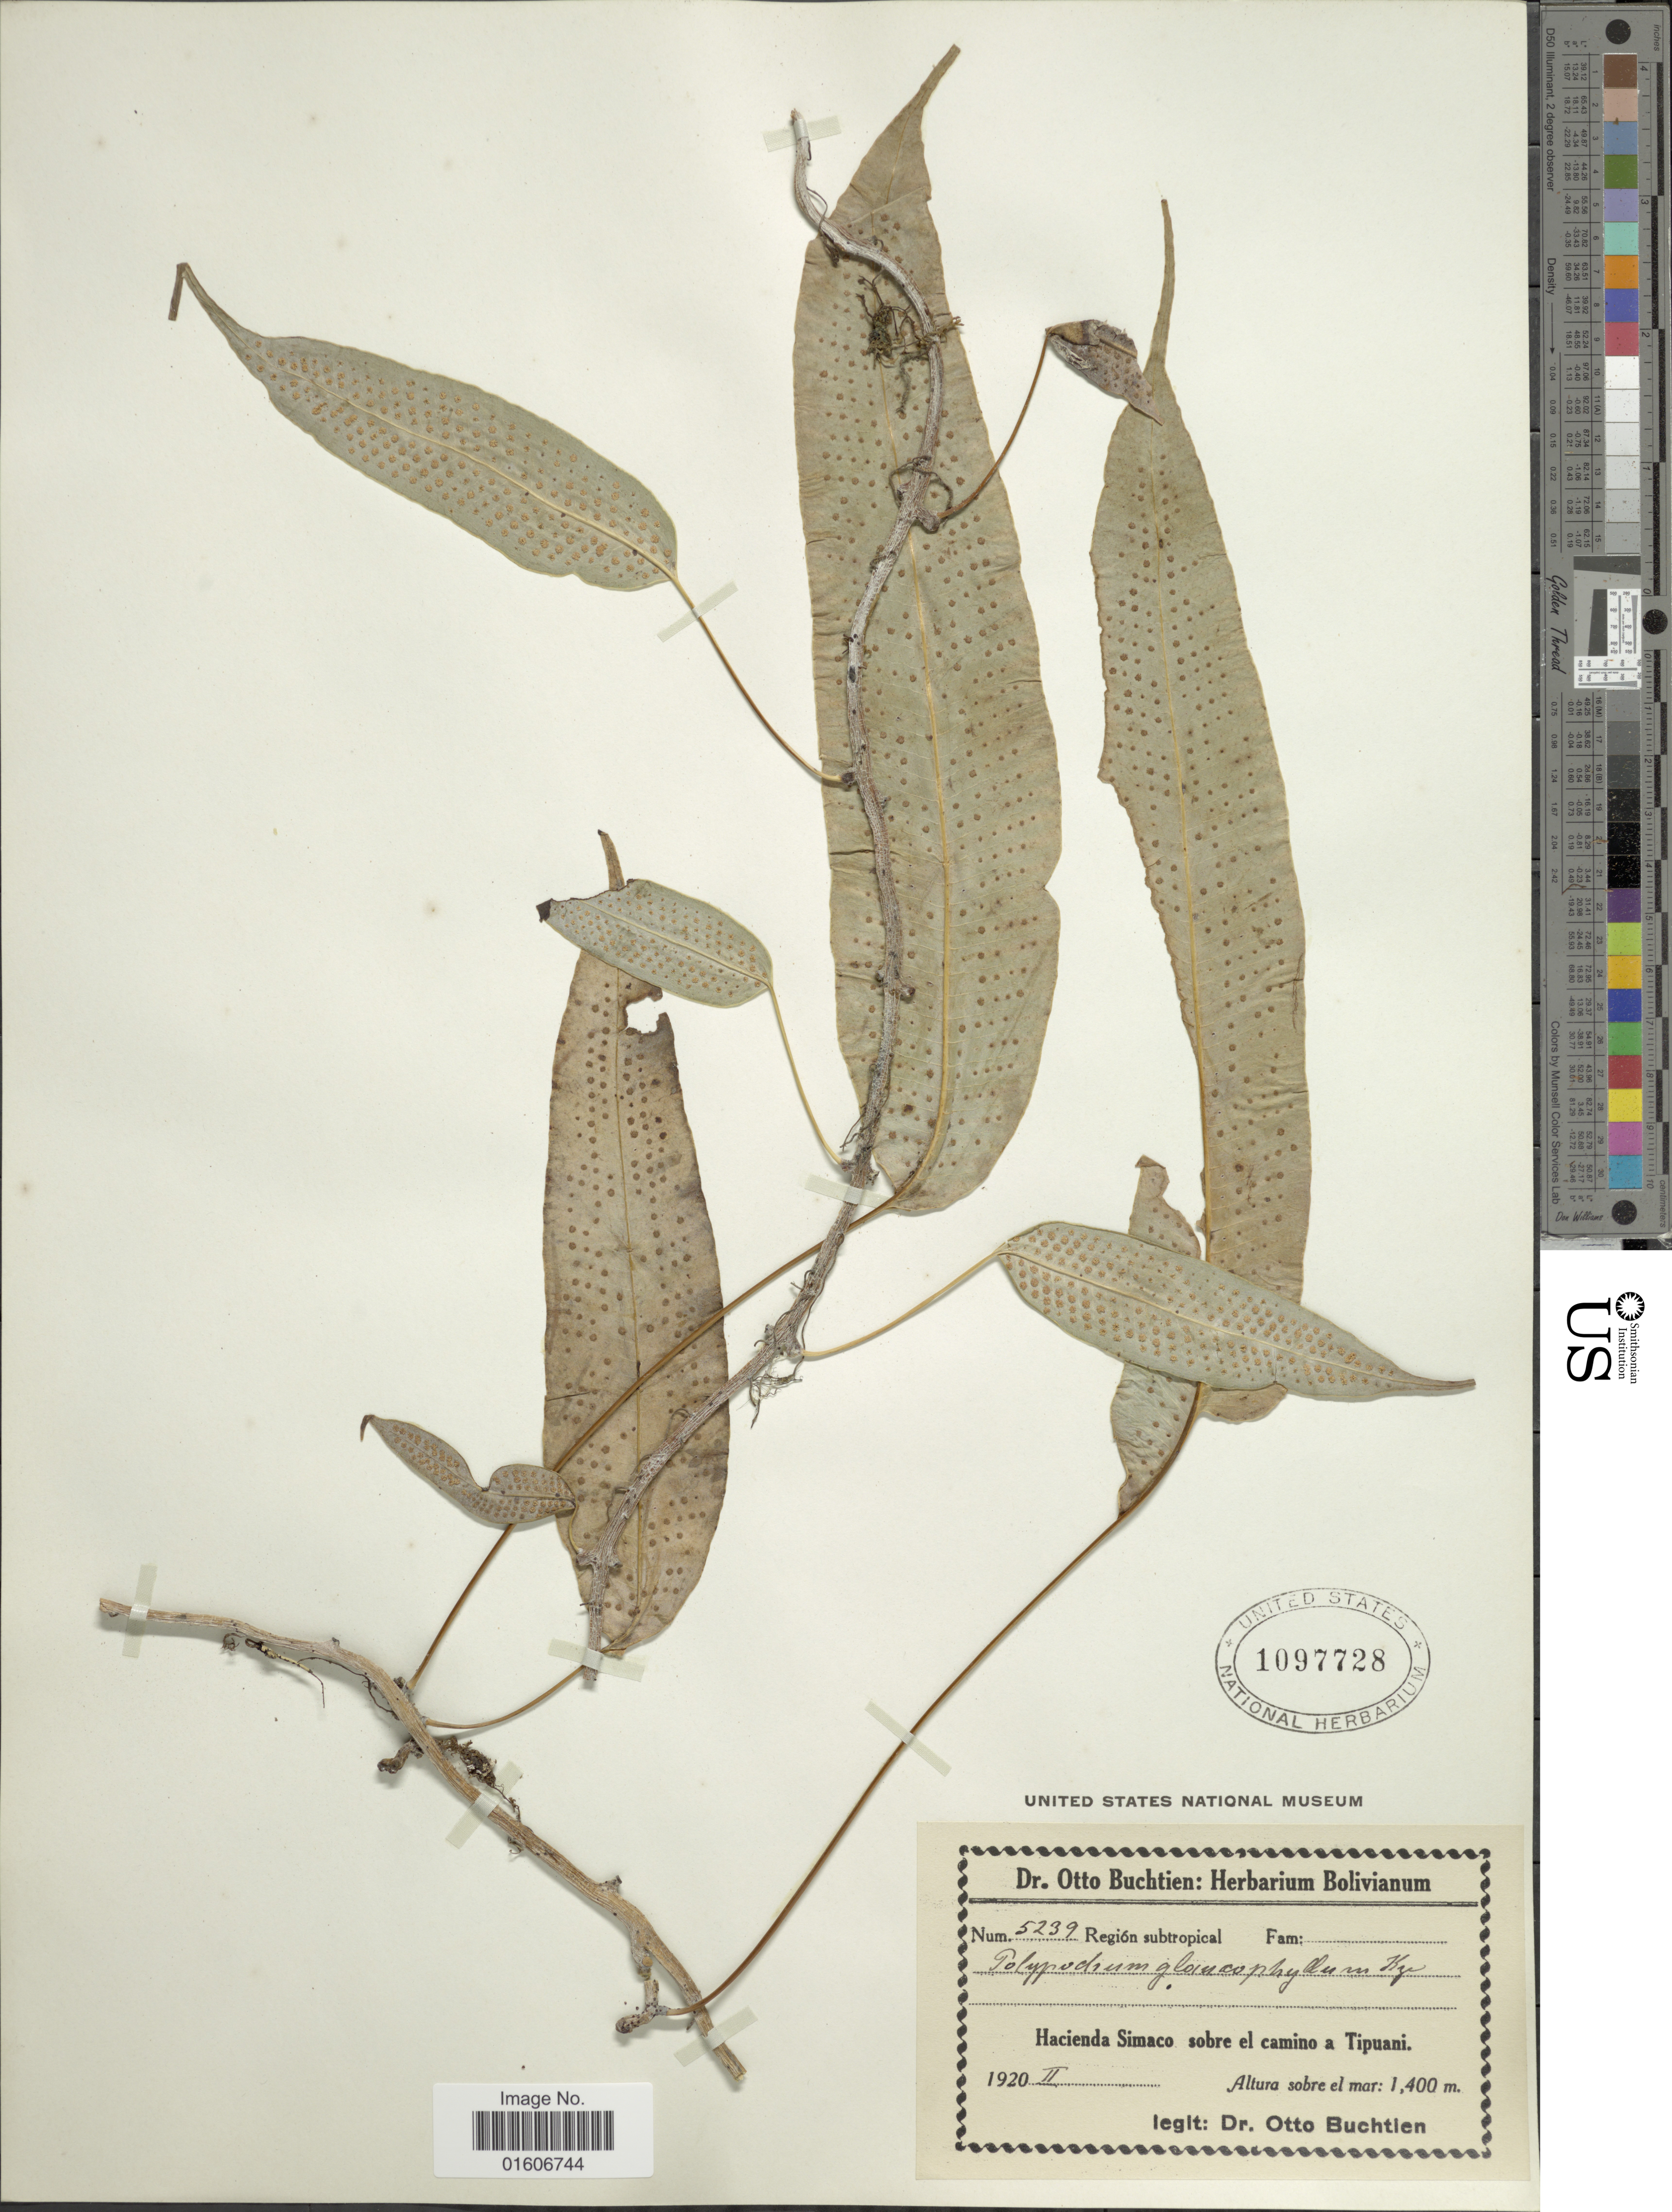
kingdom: Plantae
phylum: Tracheophyta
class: Polypodiopsida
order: Polypodiales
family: Polypodiaceae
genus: Serpocaulon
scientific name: Serpocaulon levigatum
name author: (Cav.) A.R. Sm.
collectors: O. Buchtien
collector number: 5239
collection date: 1920-02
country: Bolivia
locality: Hacienda Simaco sobre el camino a Tipuani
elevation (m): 1400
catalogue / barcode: US 1097728